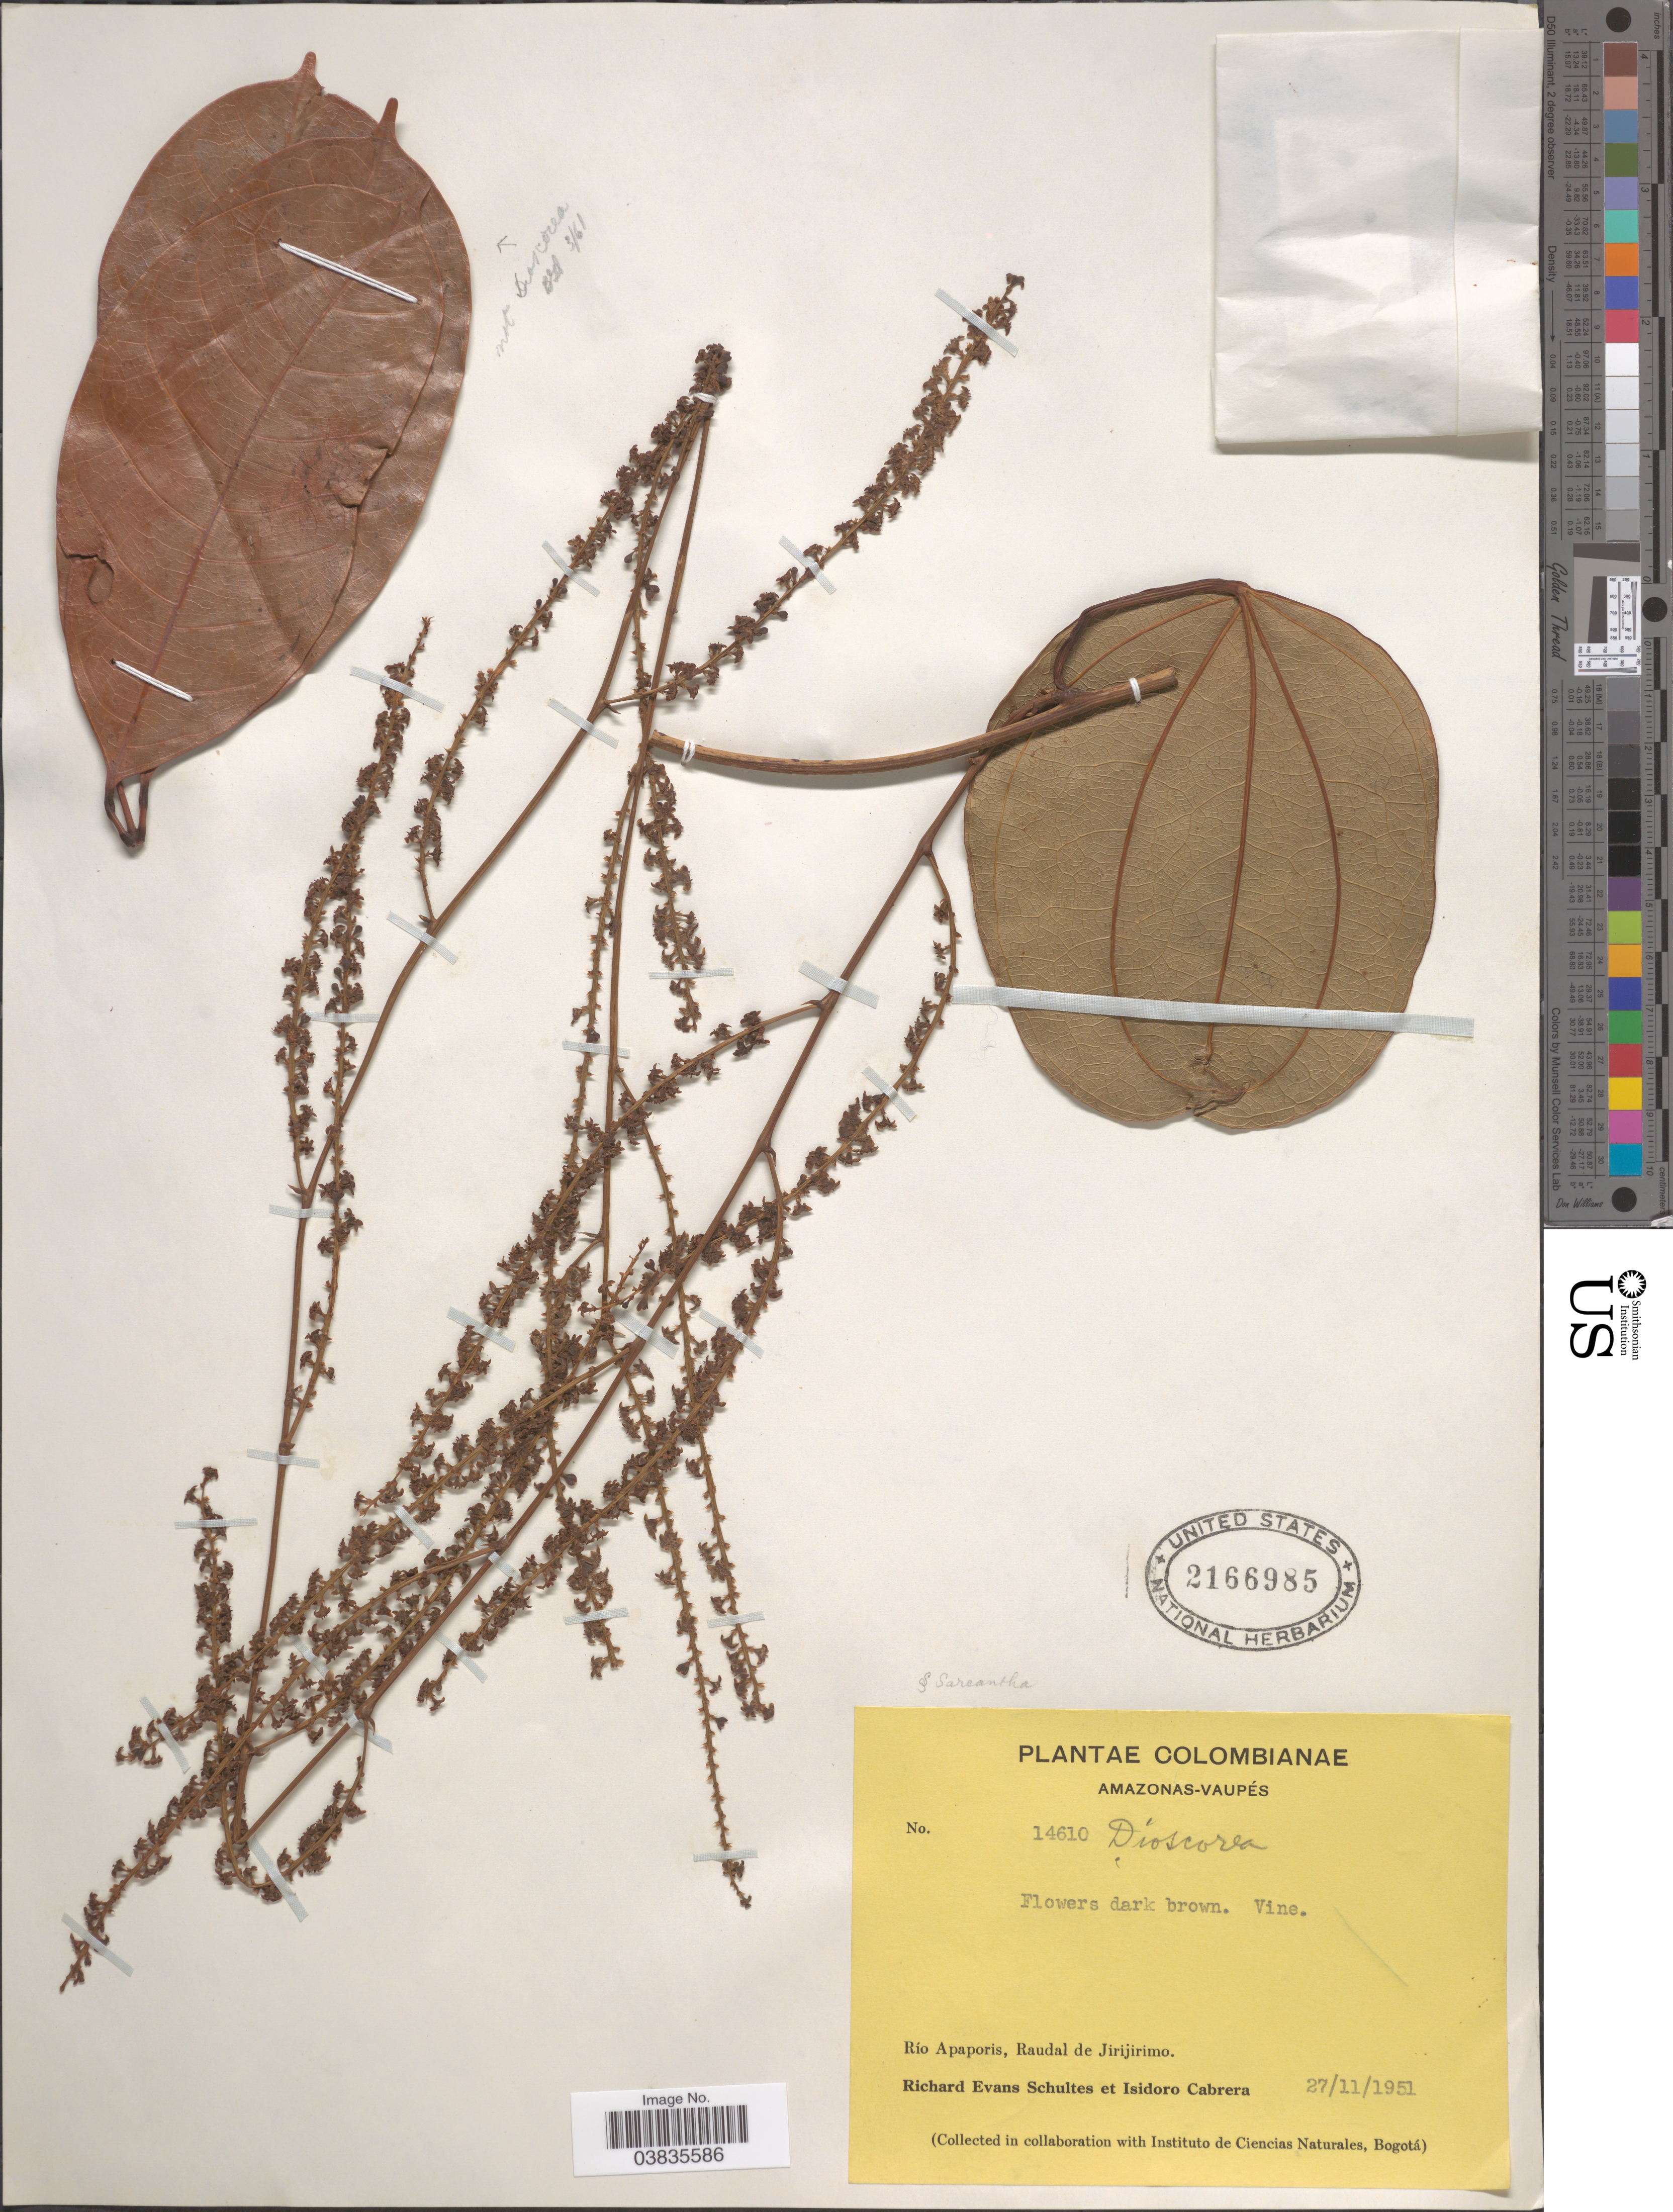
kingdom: Plantae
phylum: Tracheophyta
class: Liliopsida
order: Dioscoreales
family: Dioscoreaceae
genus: Dioscorea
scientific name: Dioscorea sp.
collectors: R. E. Schultes & I. Cabrera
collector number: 14610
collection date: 1951-11-27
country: Colombia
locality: Amazonas-Vaupés. Río Apaporis, Raudal de Jirijirimo.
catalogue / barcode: US 2166985